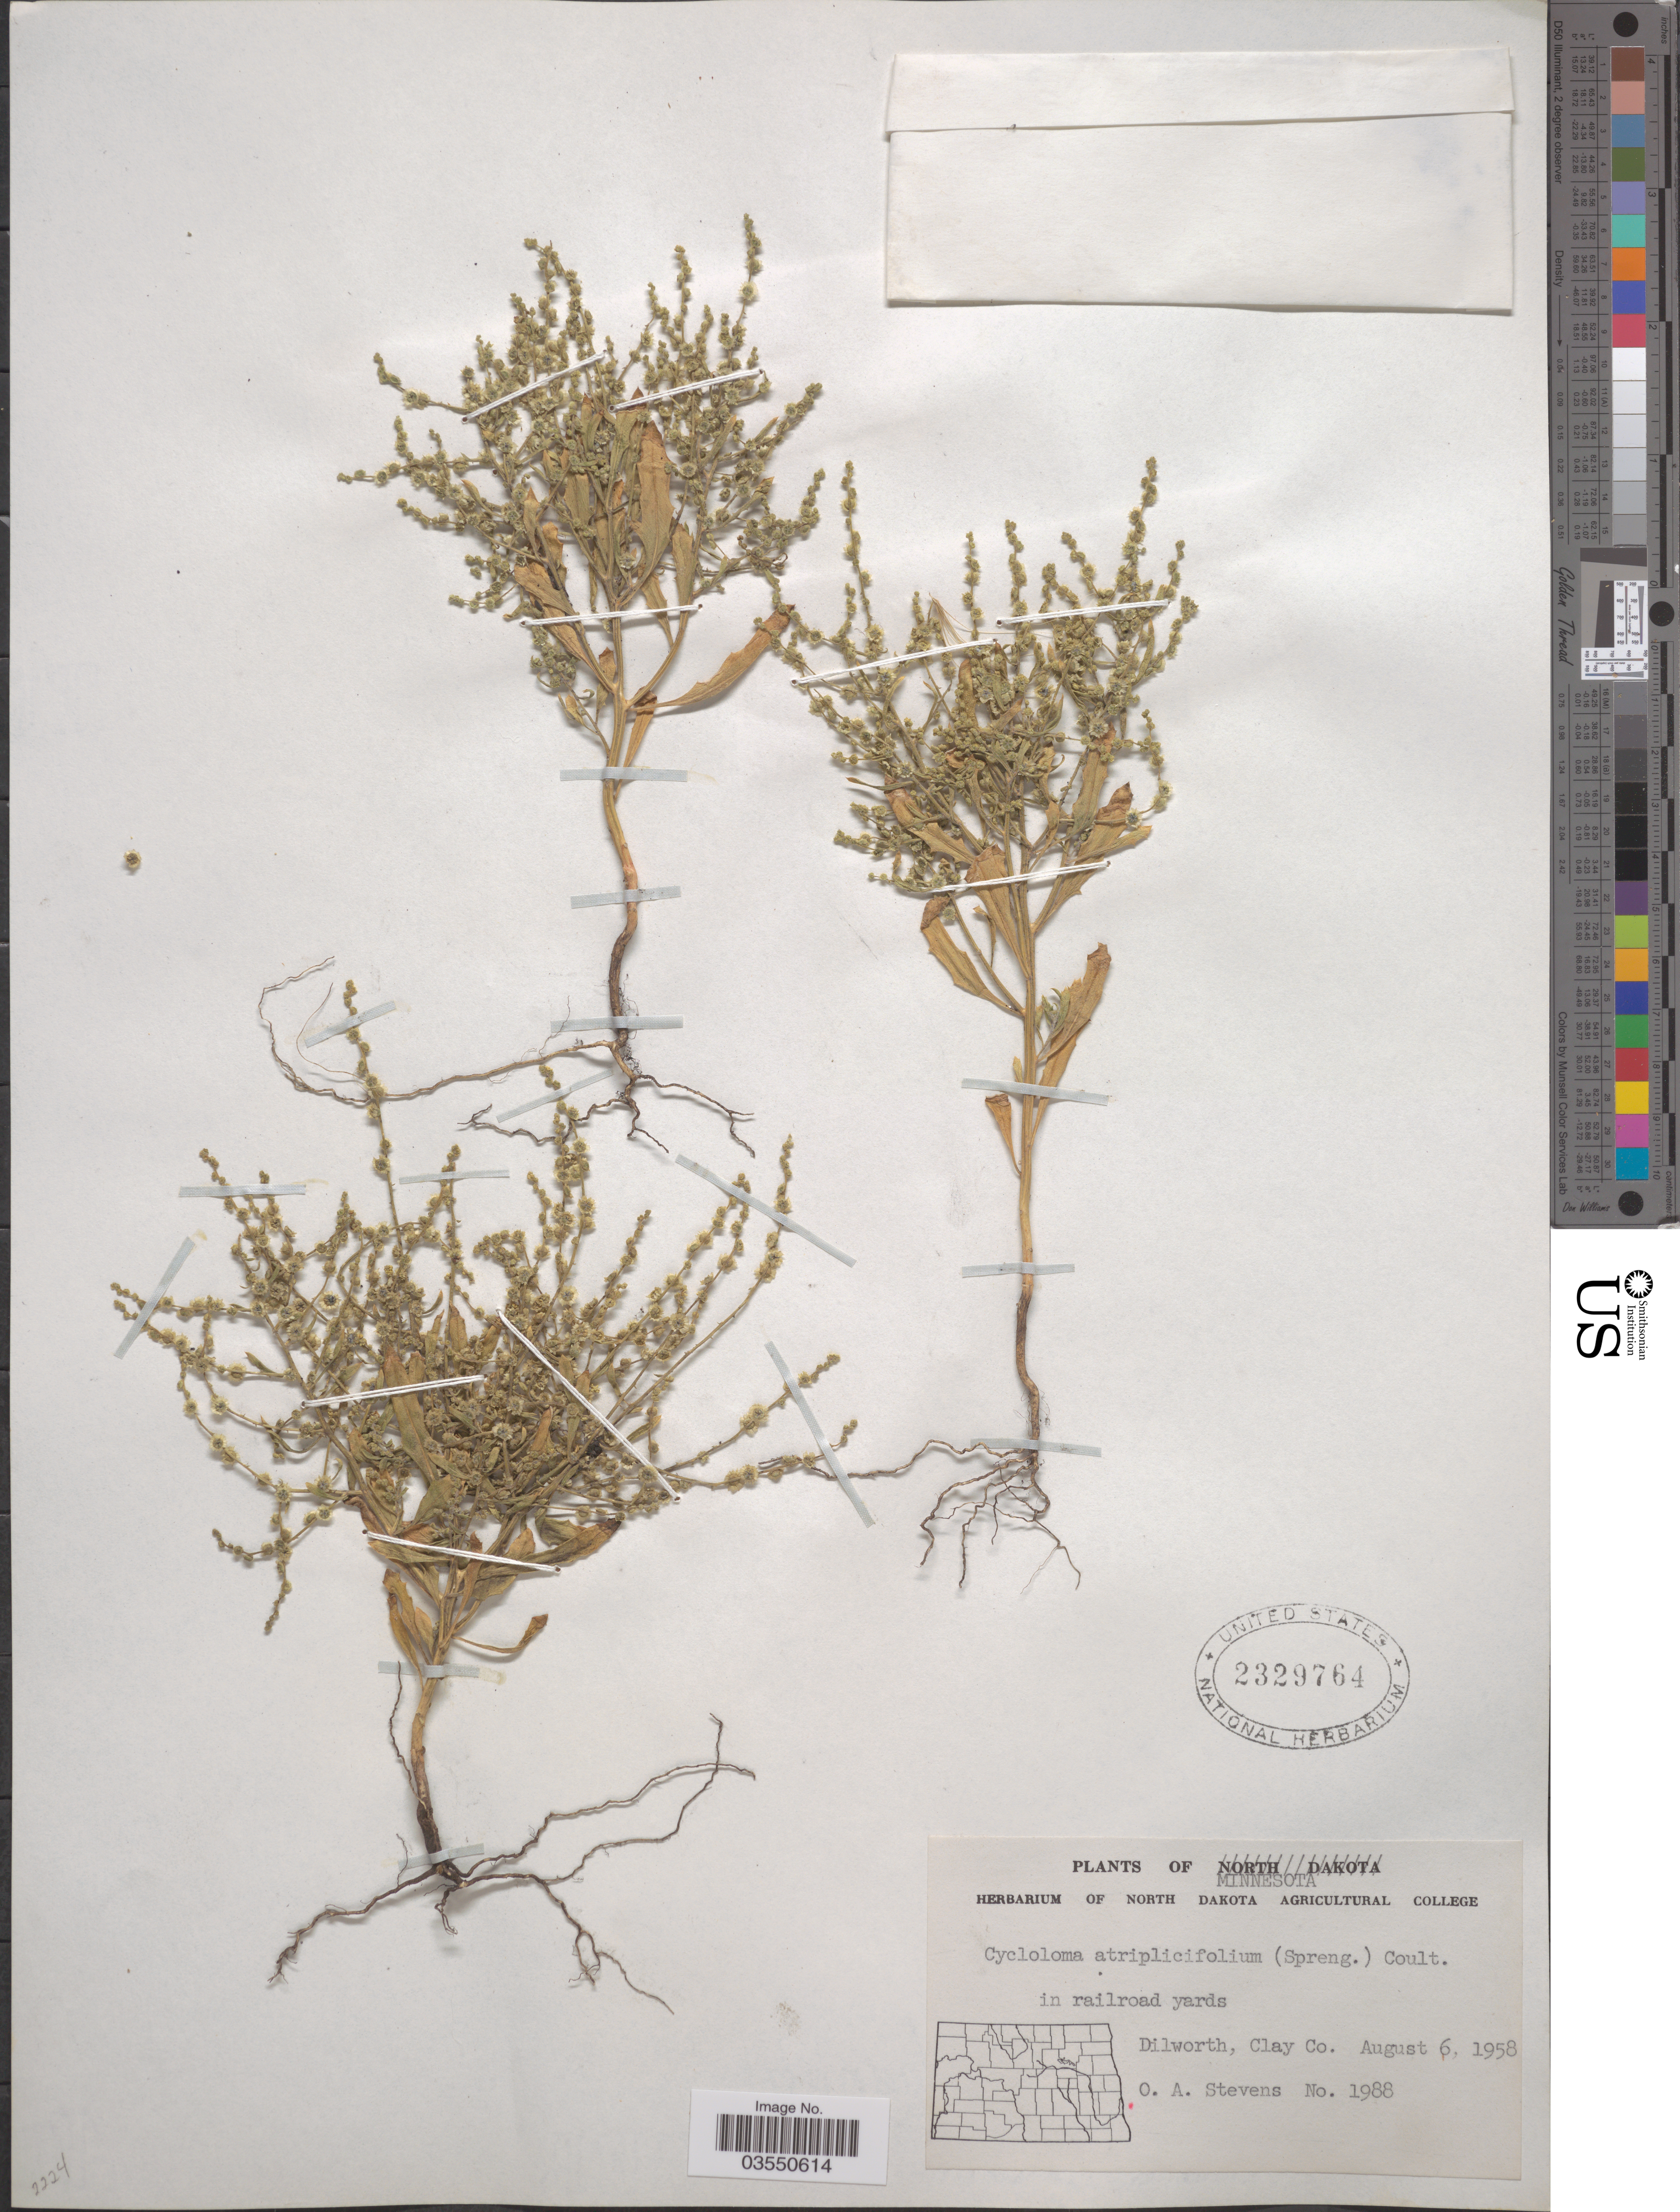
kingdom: Plantae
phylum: Tracheophyta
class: Magnoliopsida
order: Caryophyllales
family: Amaranthaceae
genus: Dysphania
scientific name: Dysphania atriplicifolia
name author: (Spreng.) G. Kadereit et al.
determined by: U.S. National Herbarium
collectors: O. A. Stevens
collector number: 1988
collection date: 1958-08-06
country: United States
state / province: Minnesota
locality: In railroad yards. Dilworth, Clay Co.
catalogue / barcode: US 2329764